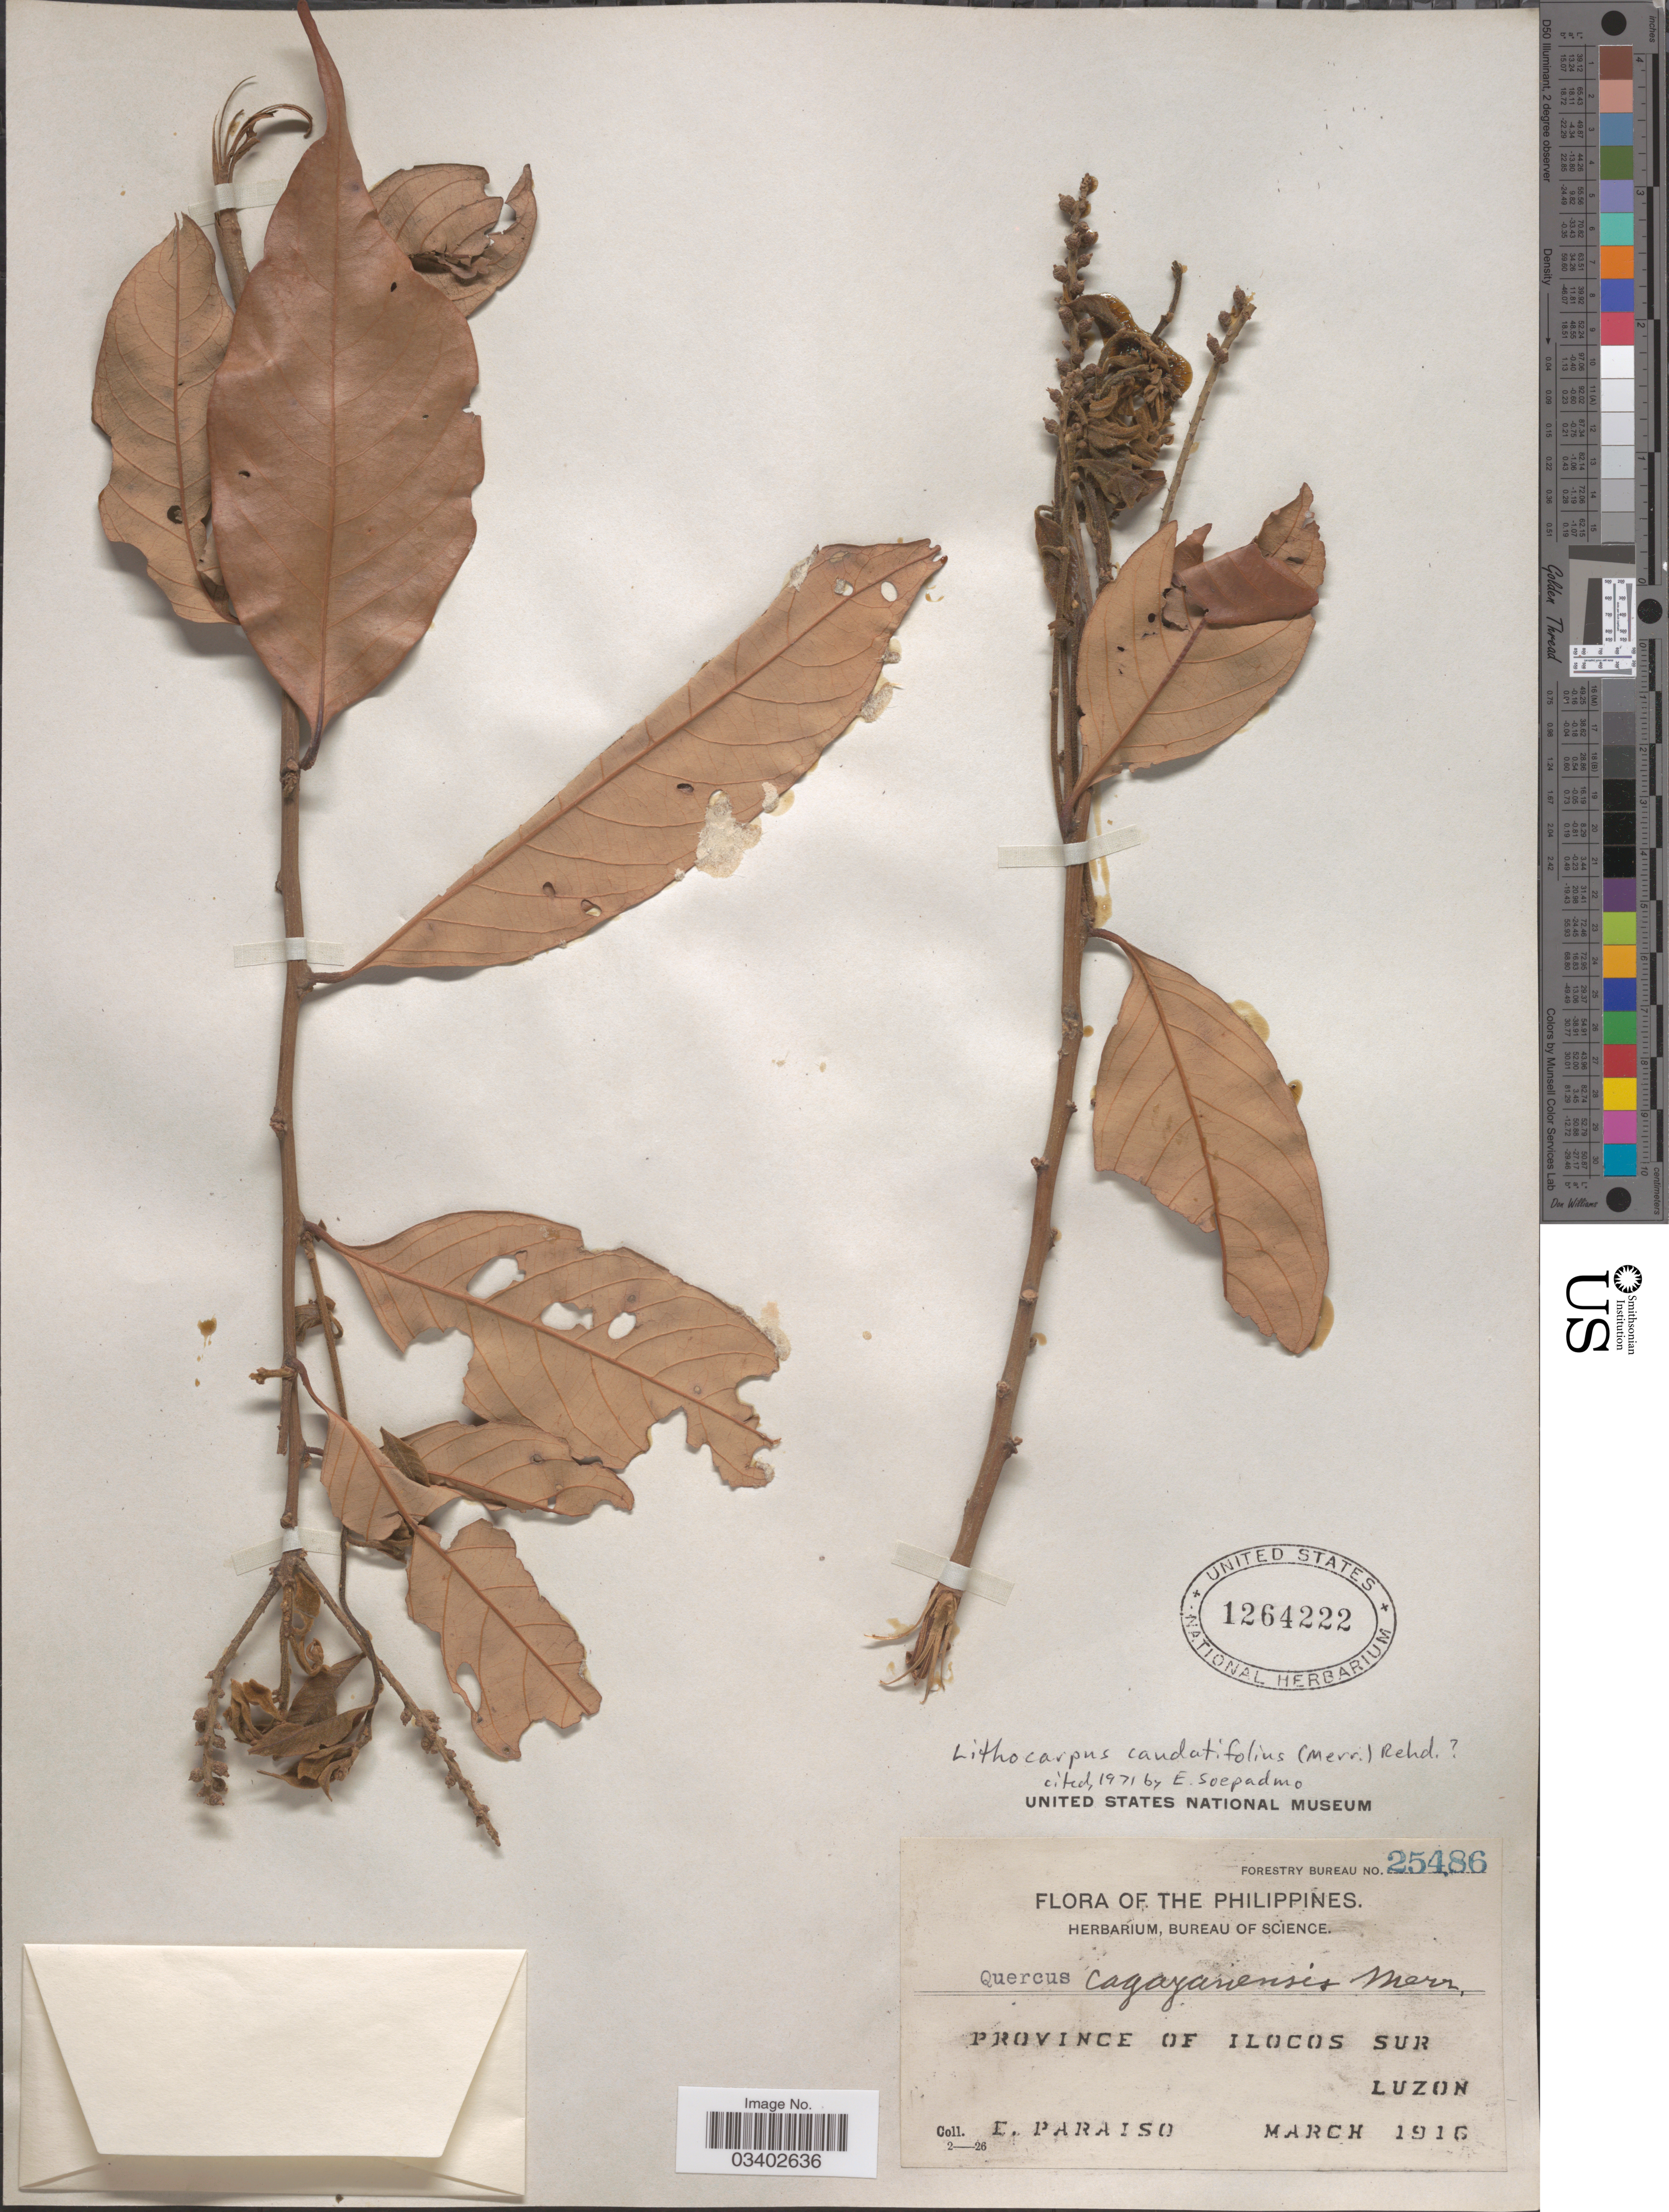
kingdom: Plantae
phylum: Tracheophyta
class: Magnoliopsida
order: Fagales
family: Fagaceae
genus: Lithocarpus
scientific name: Lithocarpus caudatifolius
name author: (Merr.) Rehder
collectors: E. Paraiso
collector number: Forestry Bureau 25486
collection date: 1916-03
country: Philippines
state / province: Ilocos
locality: Province of Ilocos Sur. Luzon.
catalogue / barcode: US 1264222